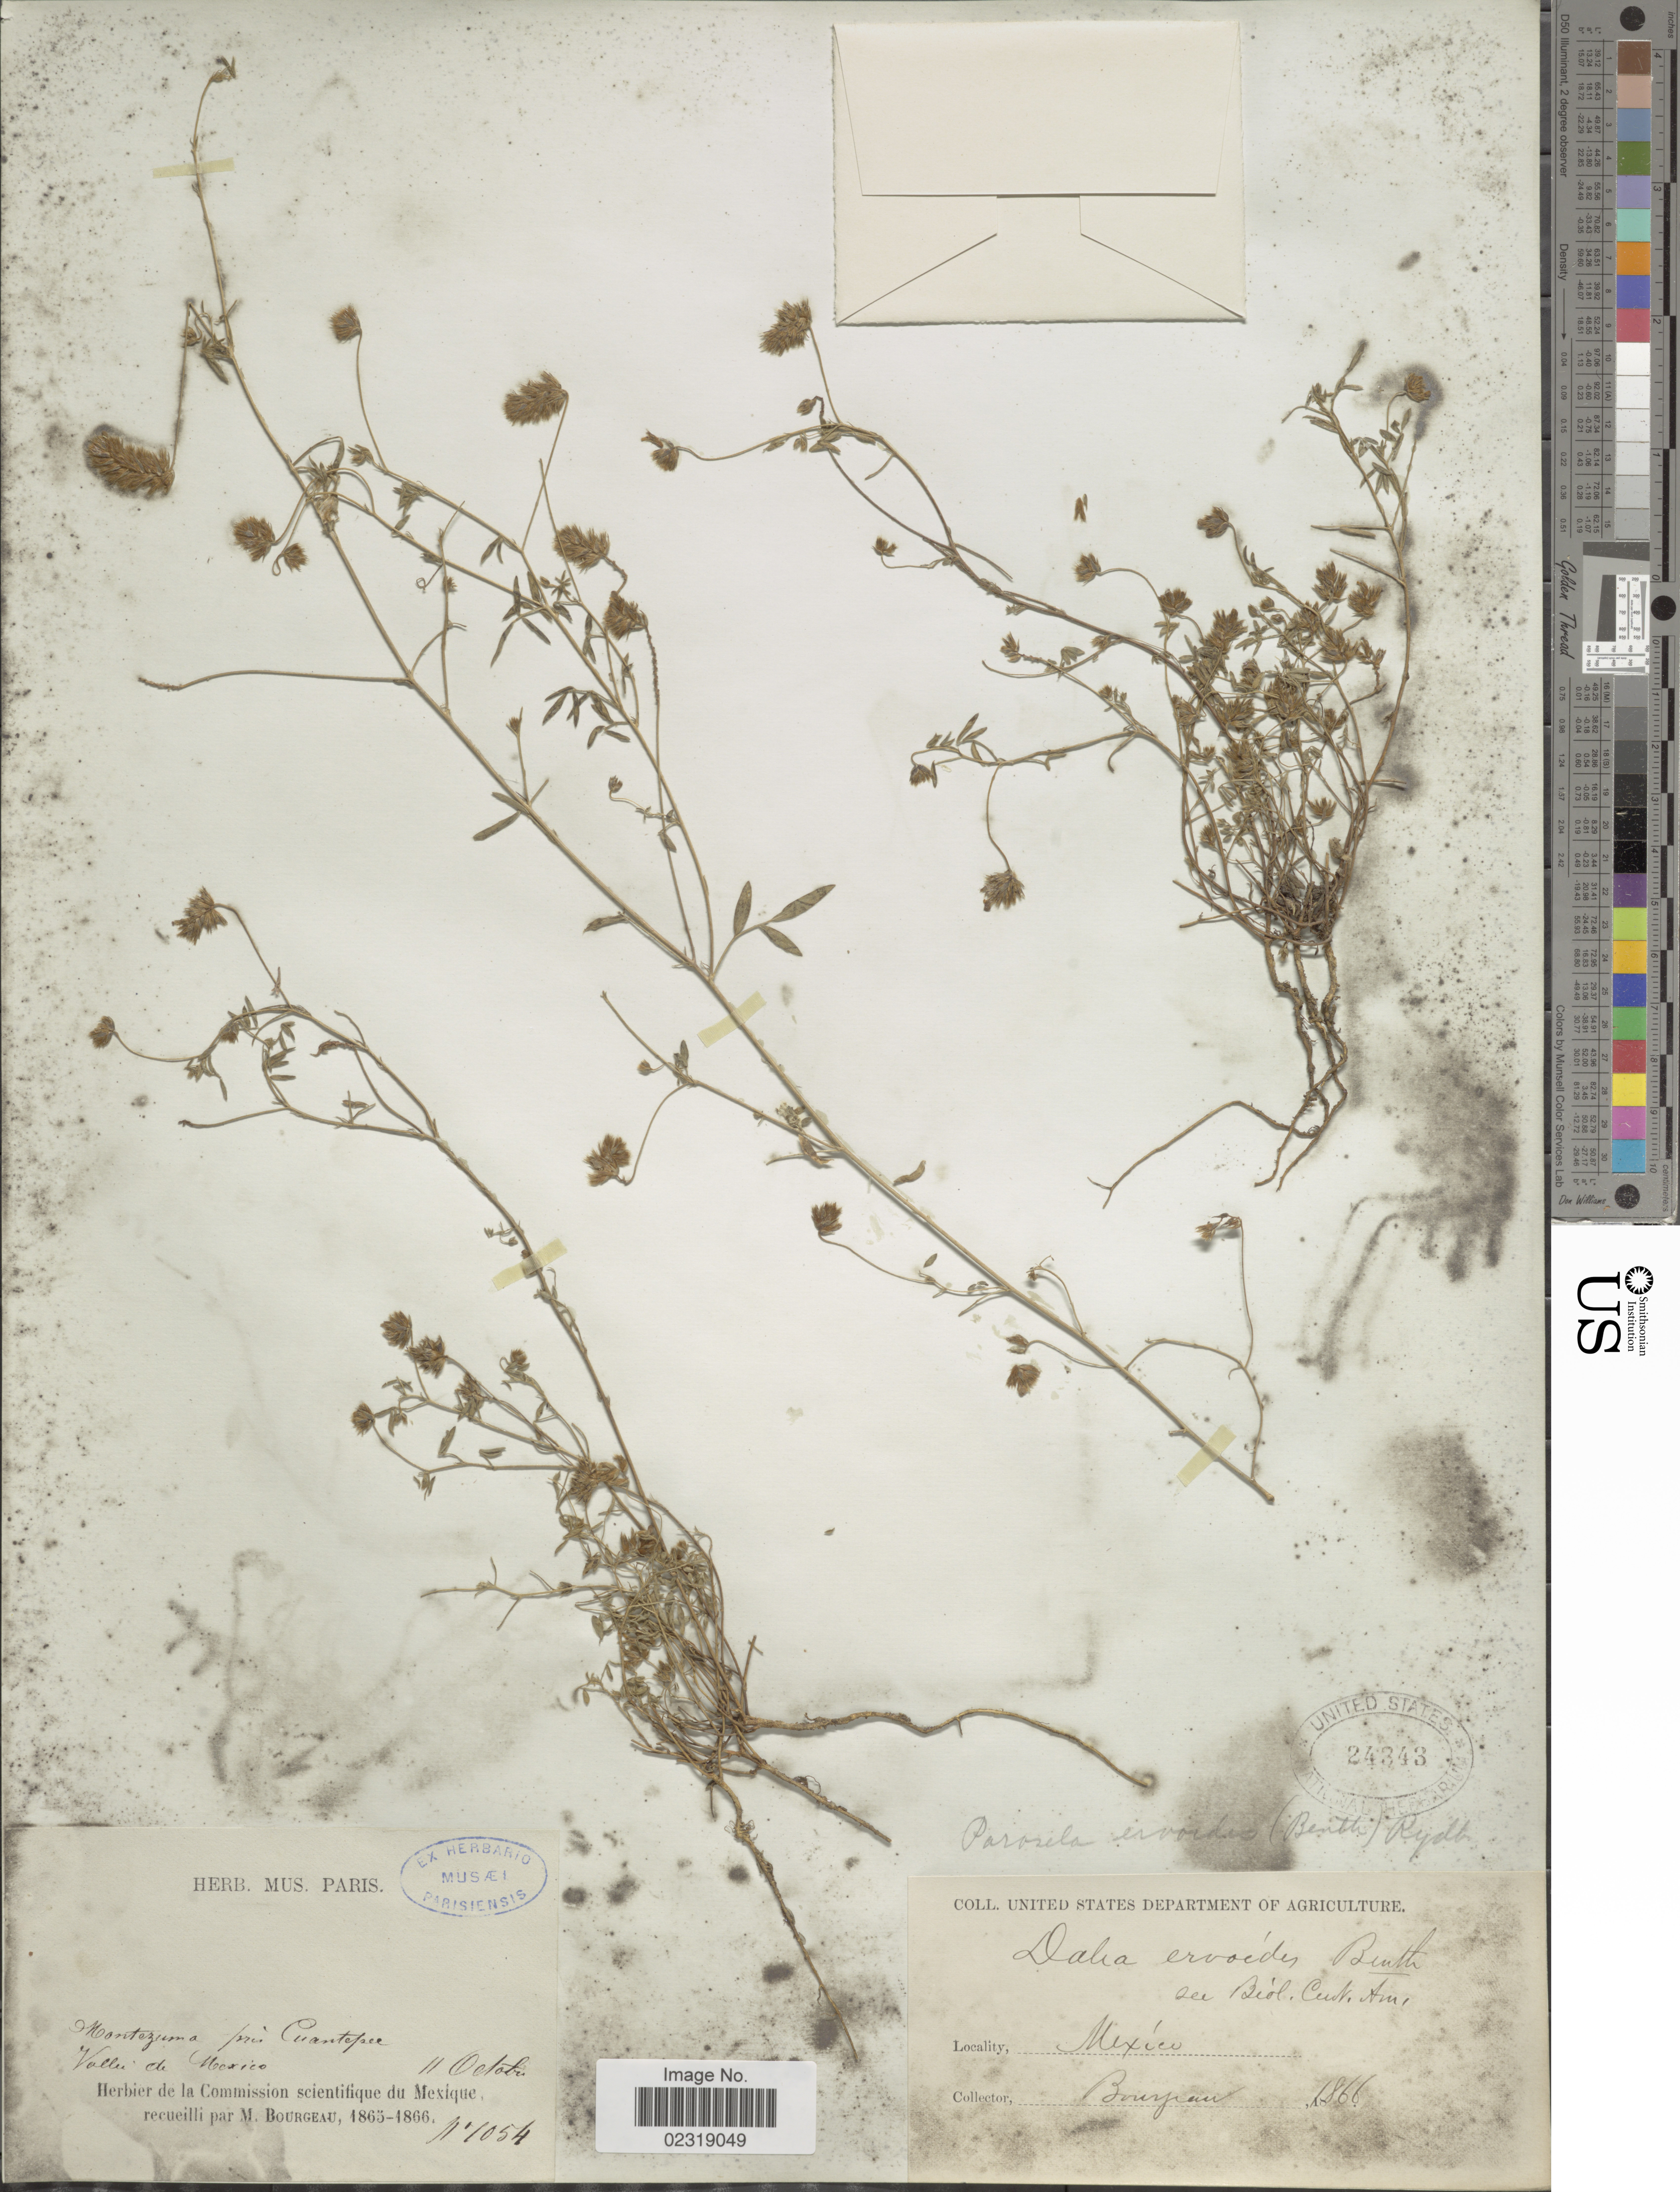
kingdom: Plantae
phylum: Tracheophyta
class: Magnoliopsida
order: Fabales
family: Fabaceae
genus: Dalea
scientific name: Dalea cliffortiana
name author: Willd.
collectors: M. Bourgeau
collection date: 1866-10-11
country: Mexico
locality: Vallée de Mexico, Montezuma près Cuantepec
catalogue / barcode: US 24343